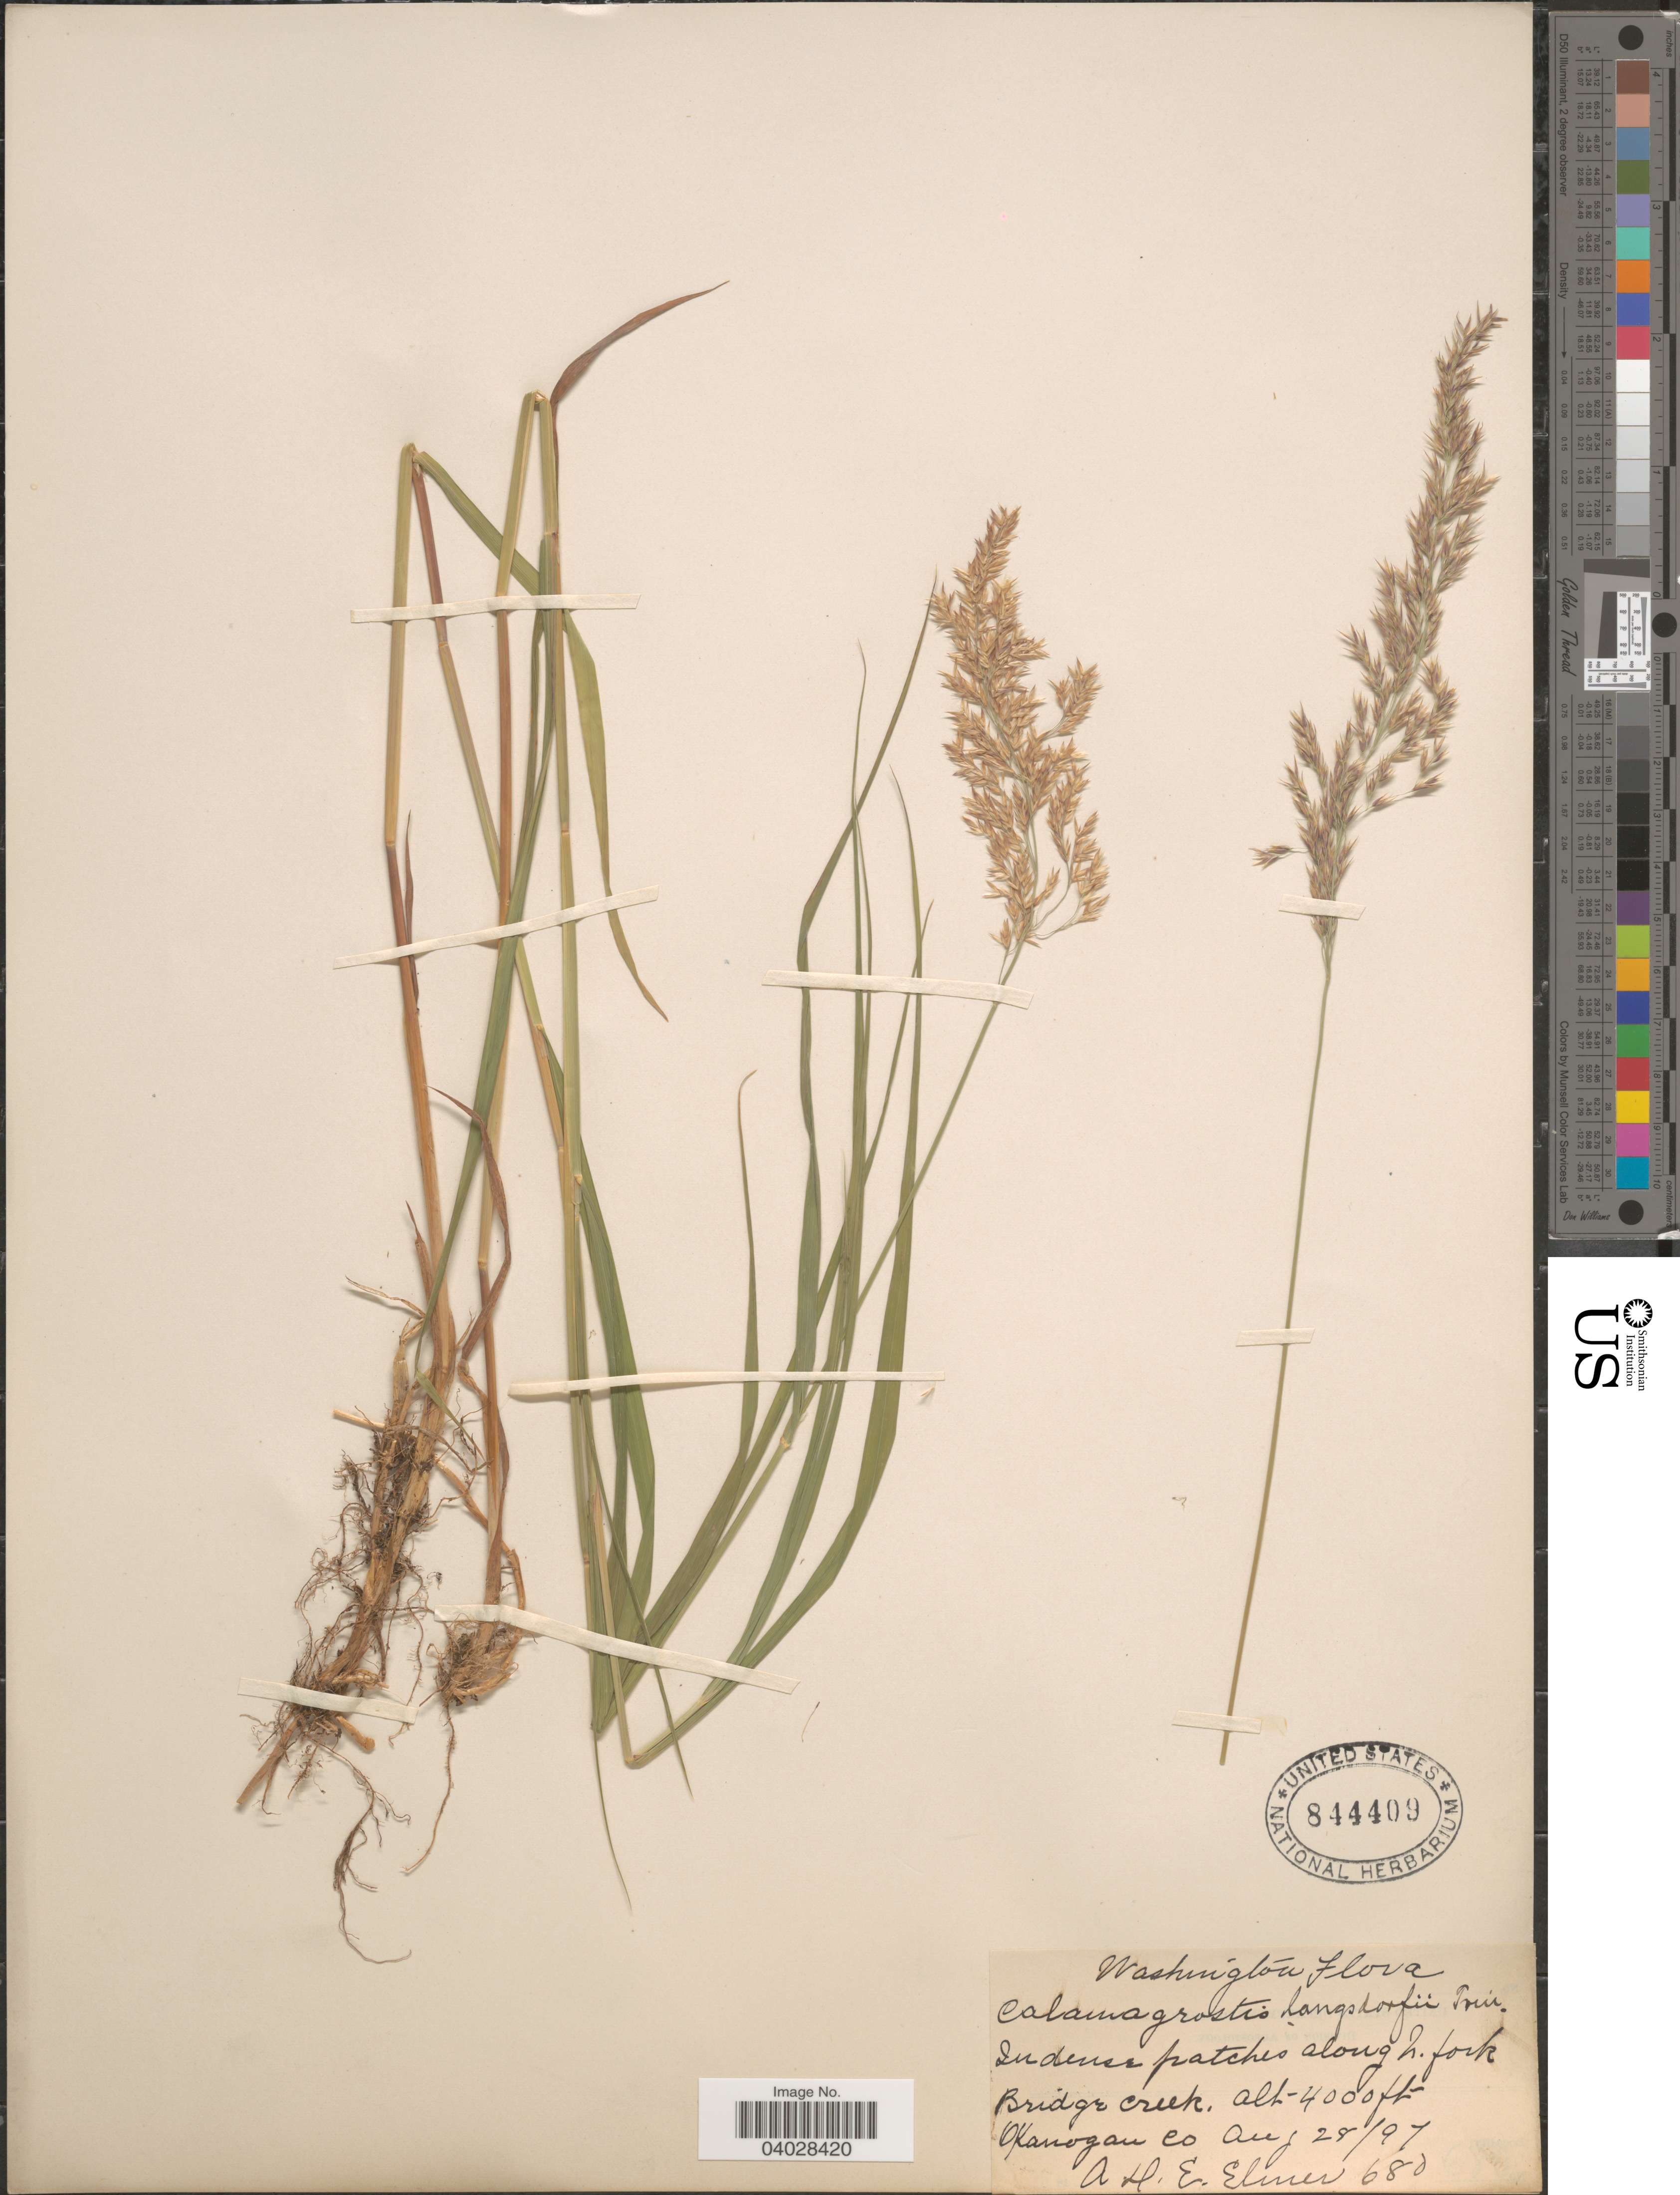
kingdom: Plantae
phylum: Tracheophyta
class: Liliopsida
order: Poales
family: Poaceae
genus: Calamagrostis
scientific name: Calamagrostis canadensis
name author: (Michx.) P. Beauv.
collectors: A. D. E. Elmer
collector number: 680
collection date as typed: Transcribed d/m/y: 28/8/97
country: United States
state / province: Washington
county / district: Okanogan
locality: In dense patches along N. fork Bridge Creek. Okanogan Co.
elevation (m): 1219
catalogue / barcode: US 844409